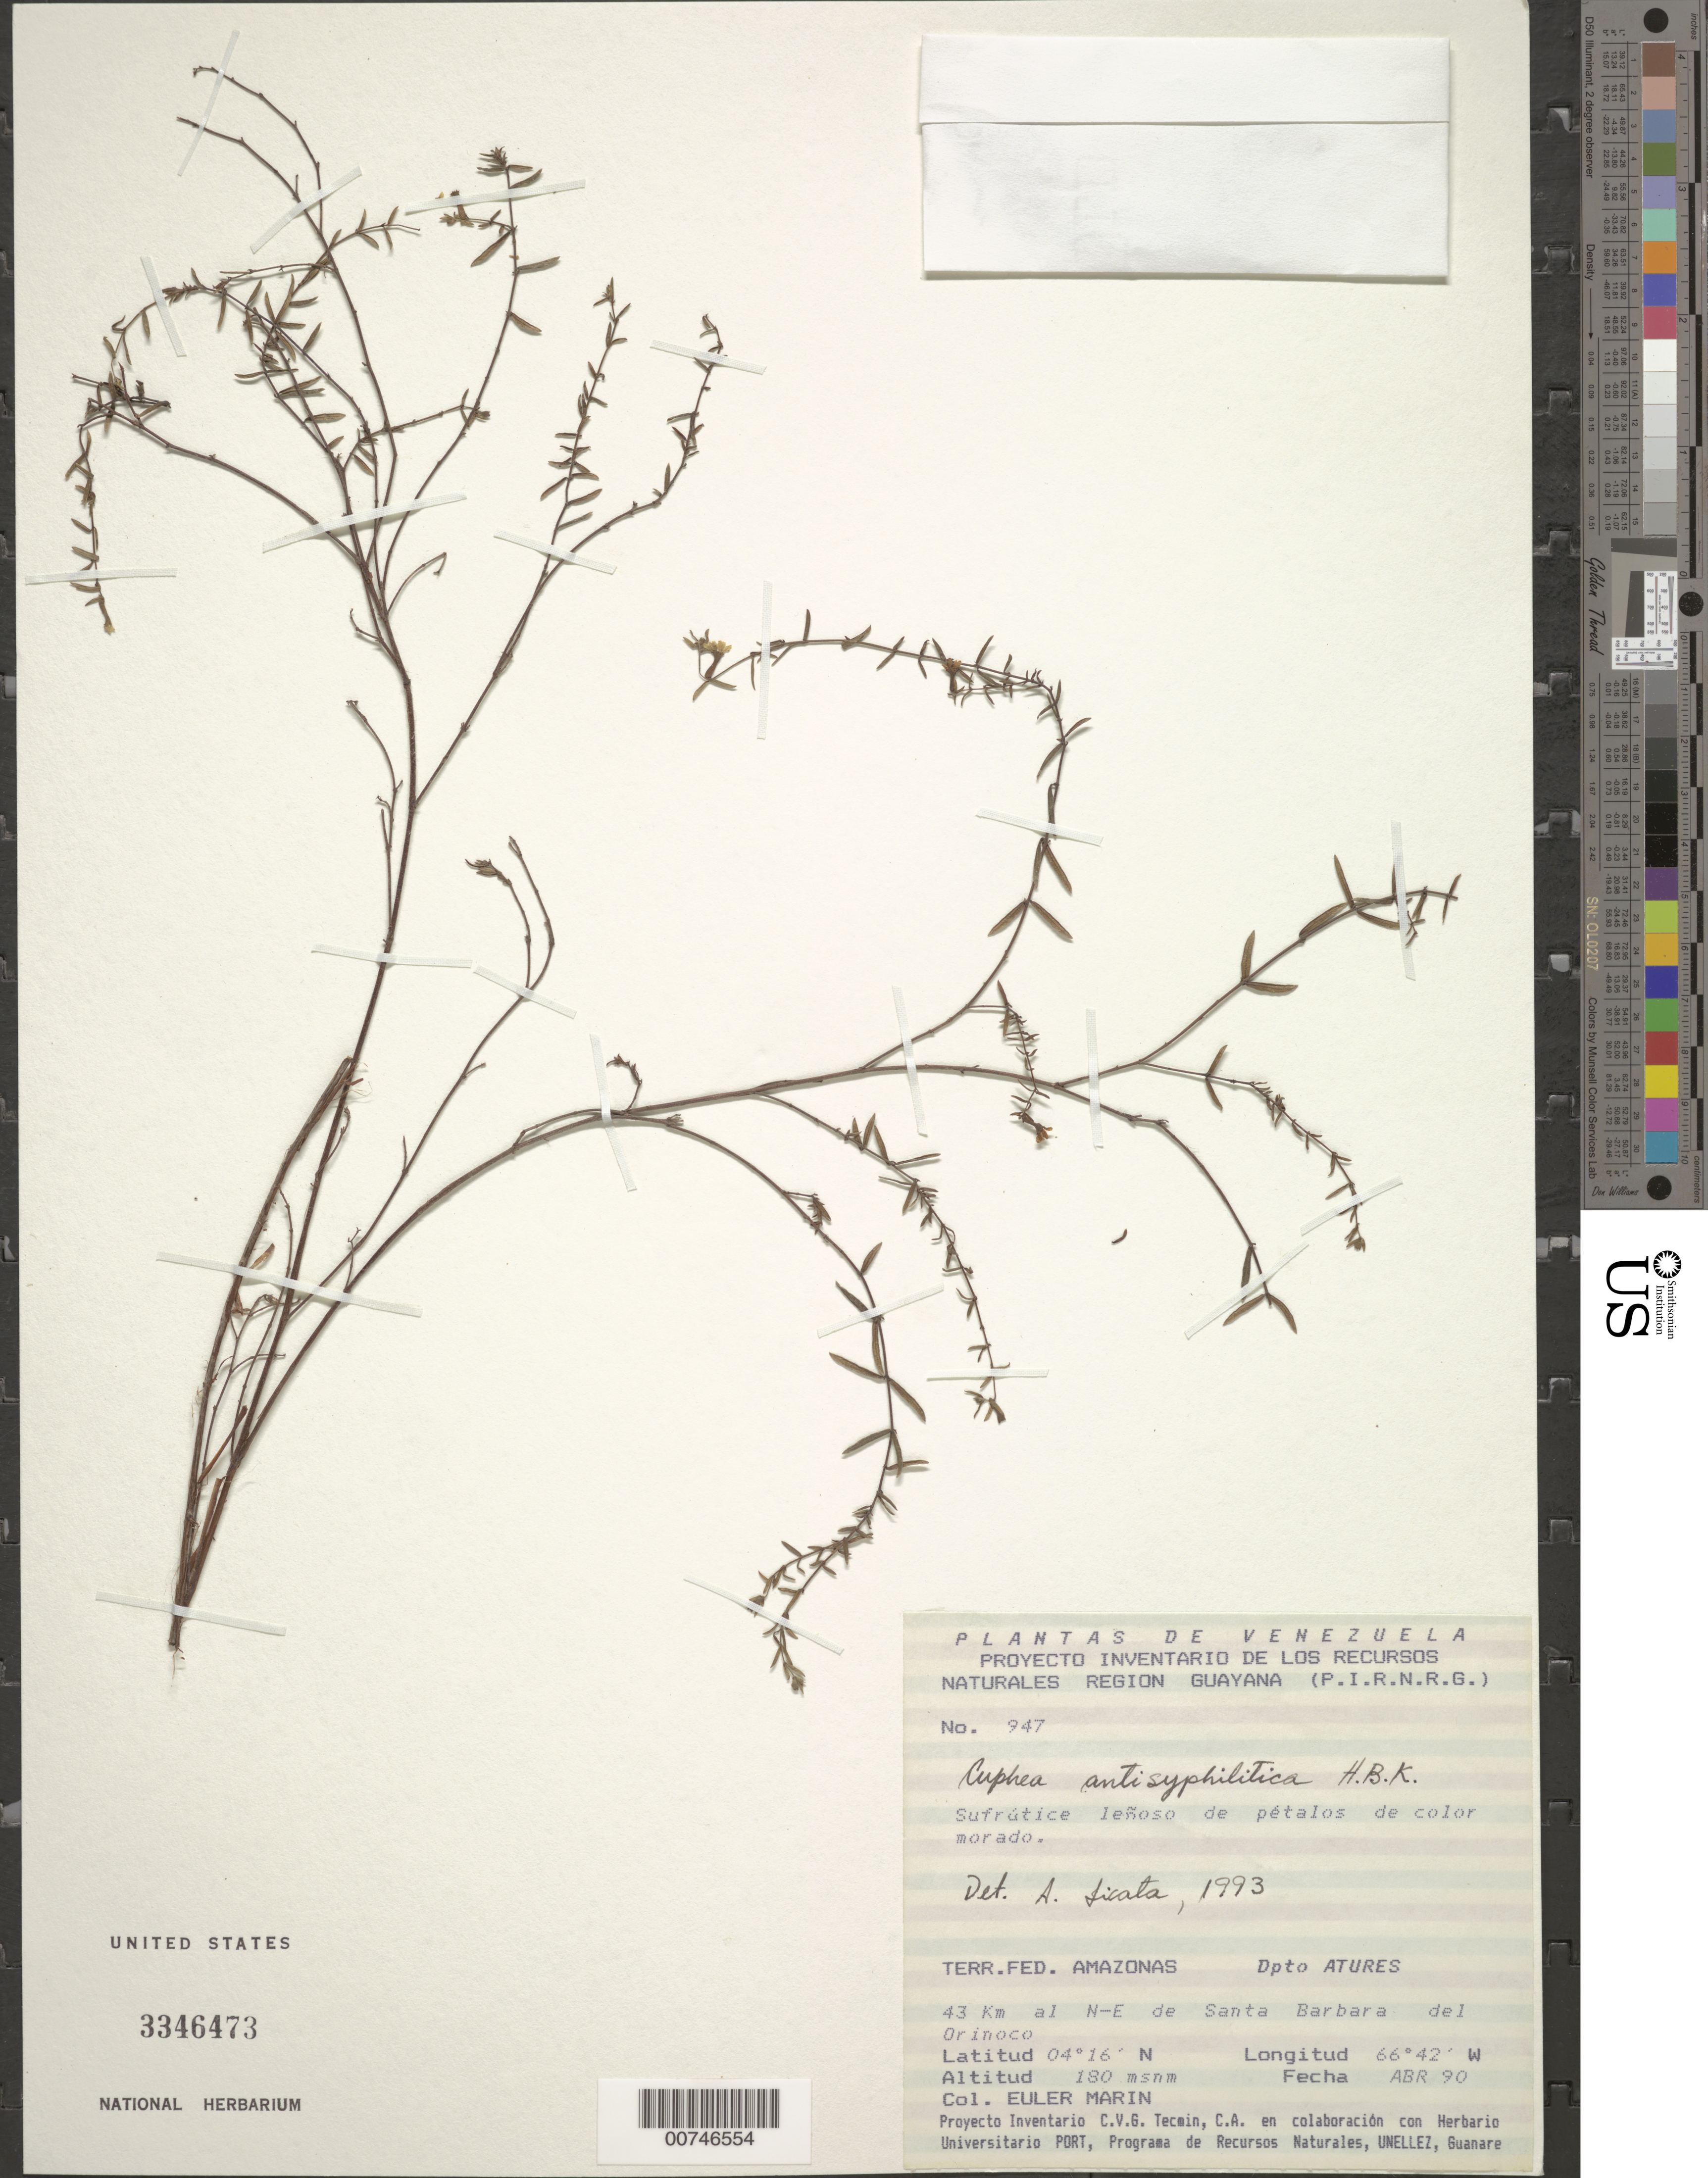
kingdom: Plantae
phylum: Tracheophyta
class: Magnoliopsida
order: Myrtales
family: Lythraceae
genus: Cuphea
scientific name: Cuphea antisyphilitica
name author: Kunth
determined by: Ficata, A.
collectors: E. Marin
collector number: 947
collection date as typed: Apr-90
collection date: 1990-04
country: Venezuela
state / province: Amazonas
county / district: Atures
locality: Santa Barbara del Orinoco, 43 km al NE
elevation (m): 180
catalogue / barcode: US 3346473